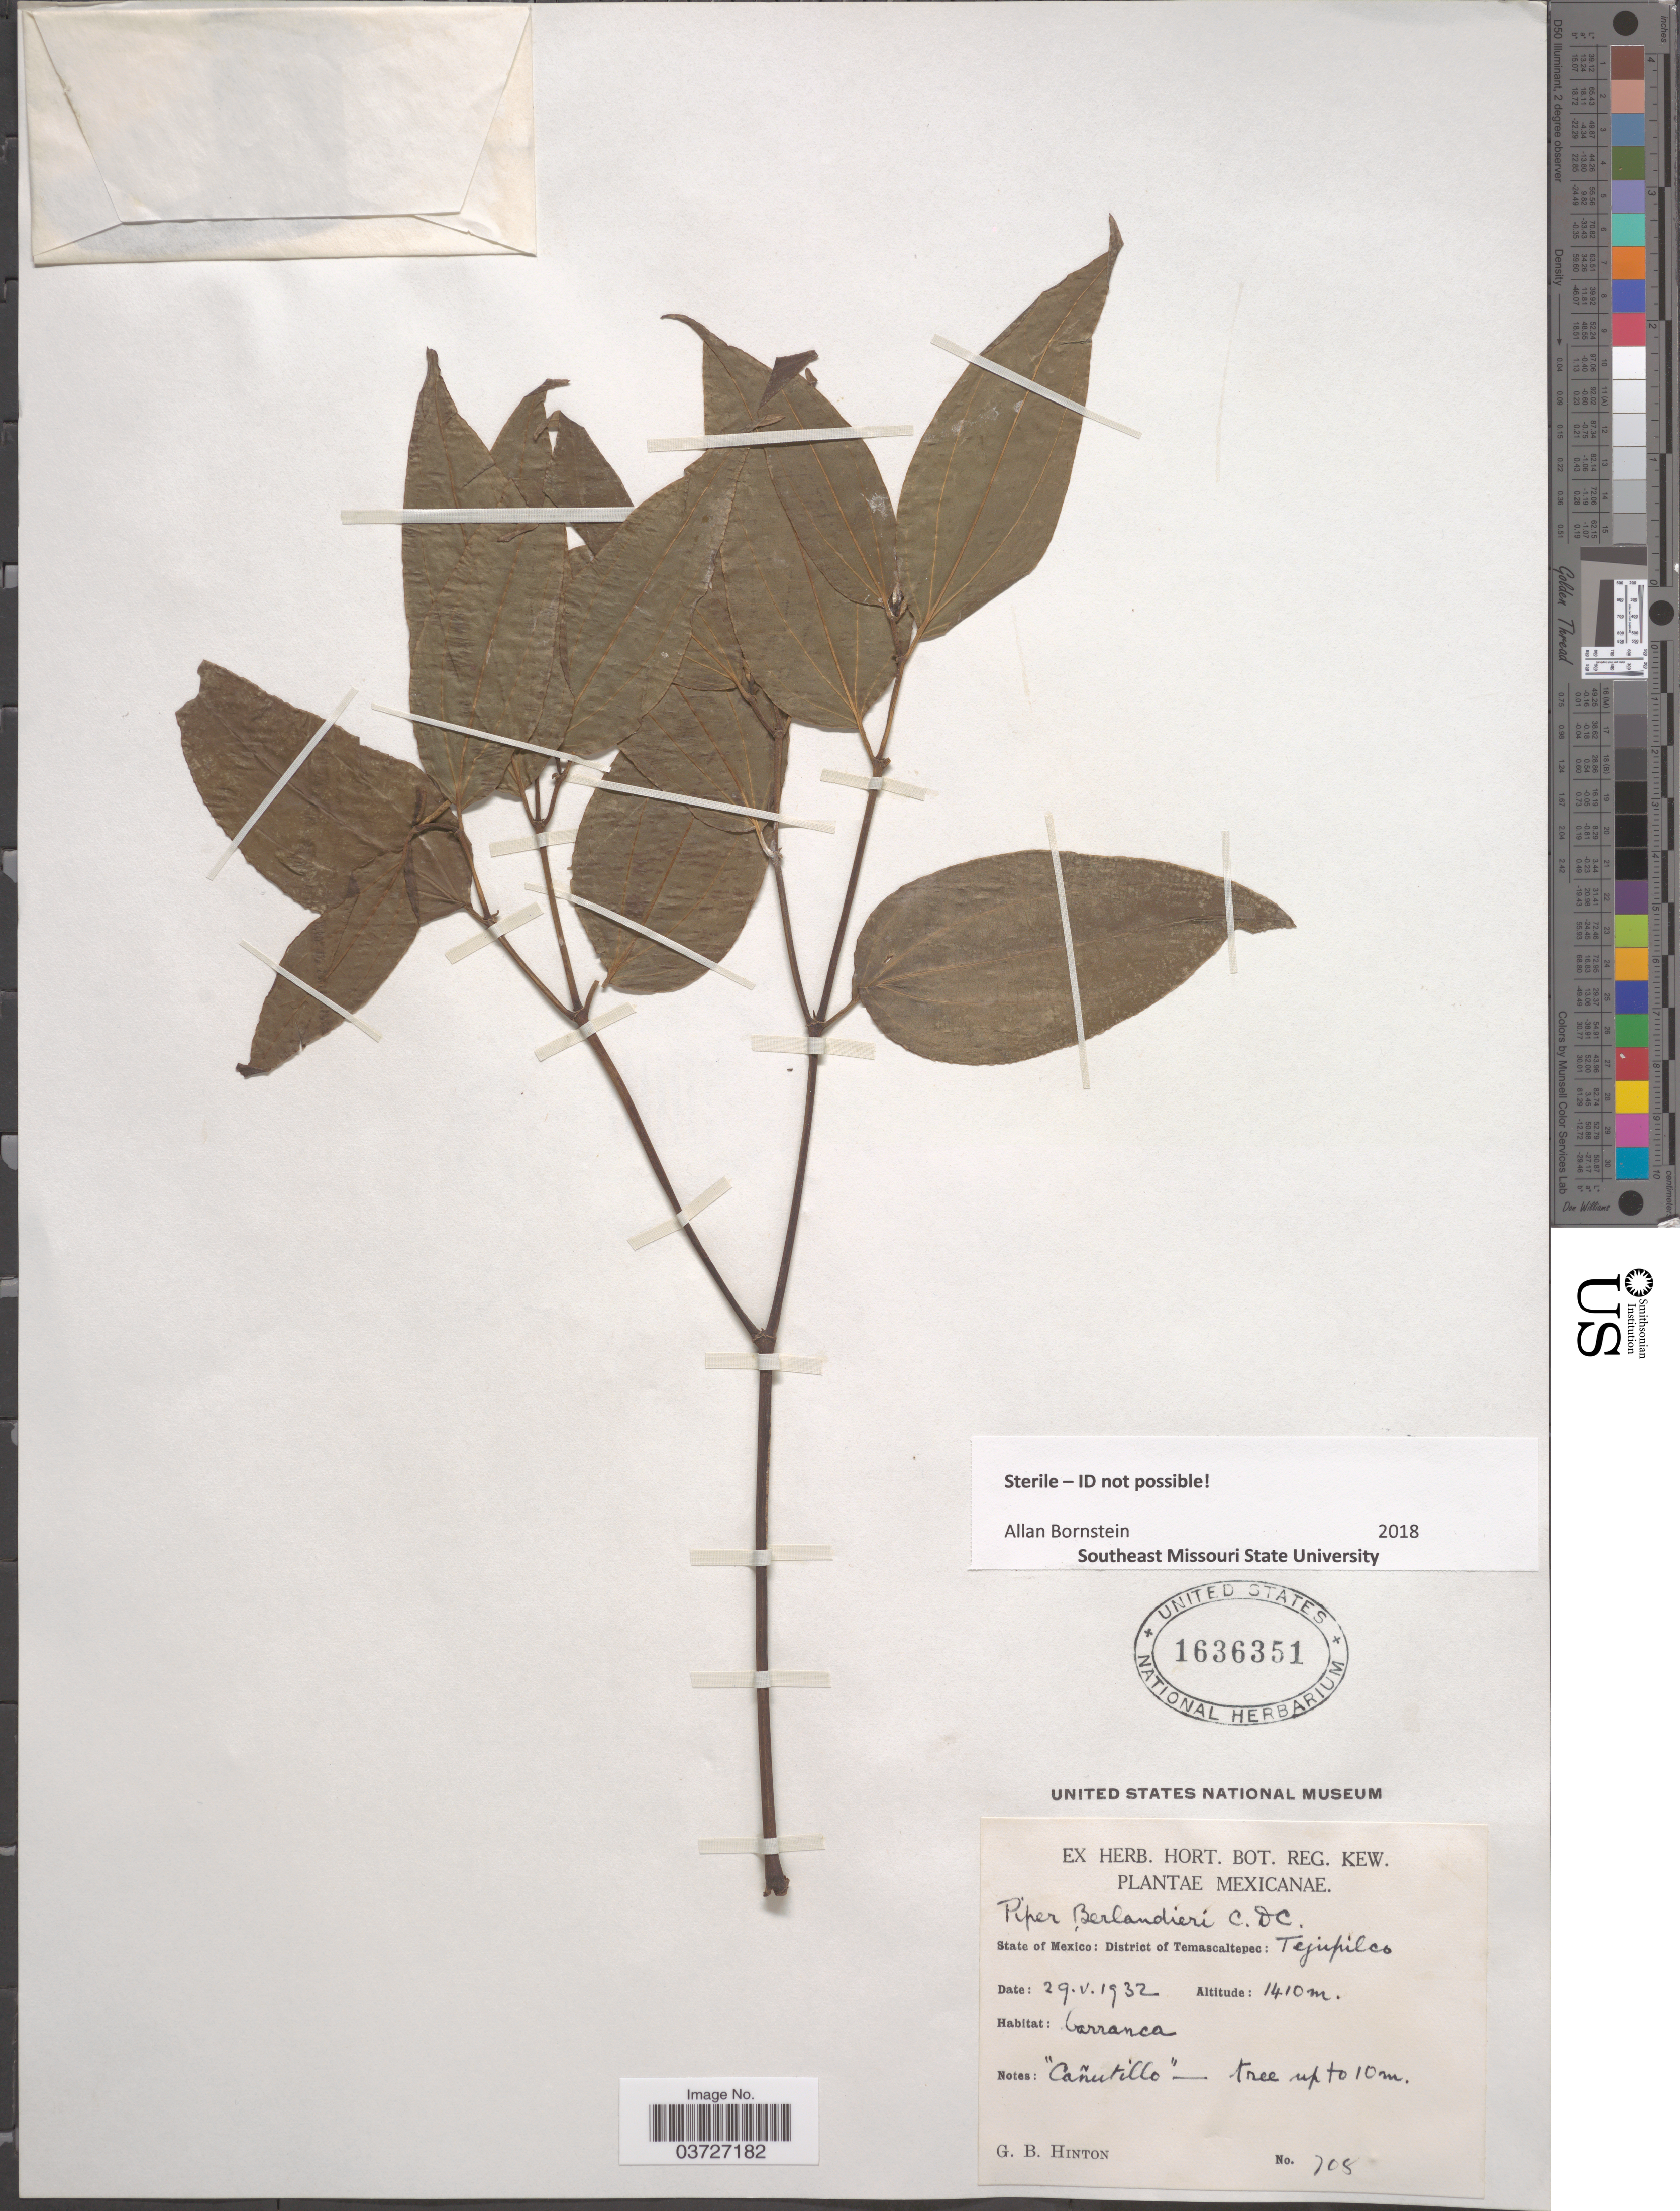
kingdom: Plantae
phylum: Tracheophyta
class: Magnoliopsida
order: Piperales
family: Piperaceae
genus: Piper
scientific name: Piper sp.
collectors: G. B. Hinton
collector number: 708*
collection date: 1932-05-29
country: Mexico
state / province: México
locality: District of Temascaltepec: Tejupilco.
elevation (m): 1410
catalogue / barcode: US 1636351